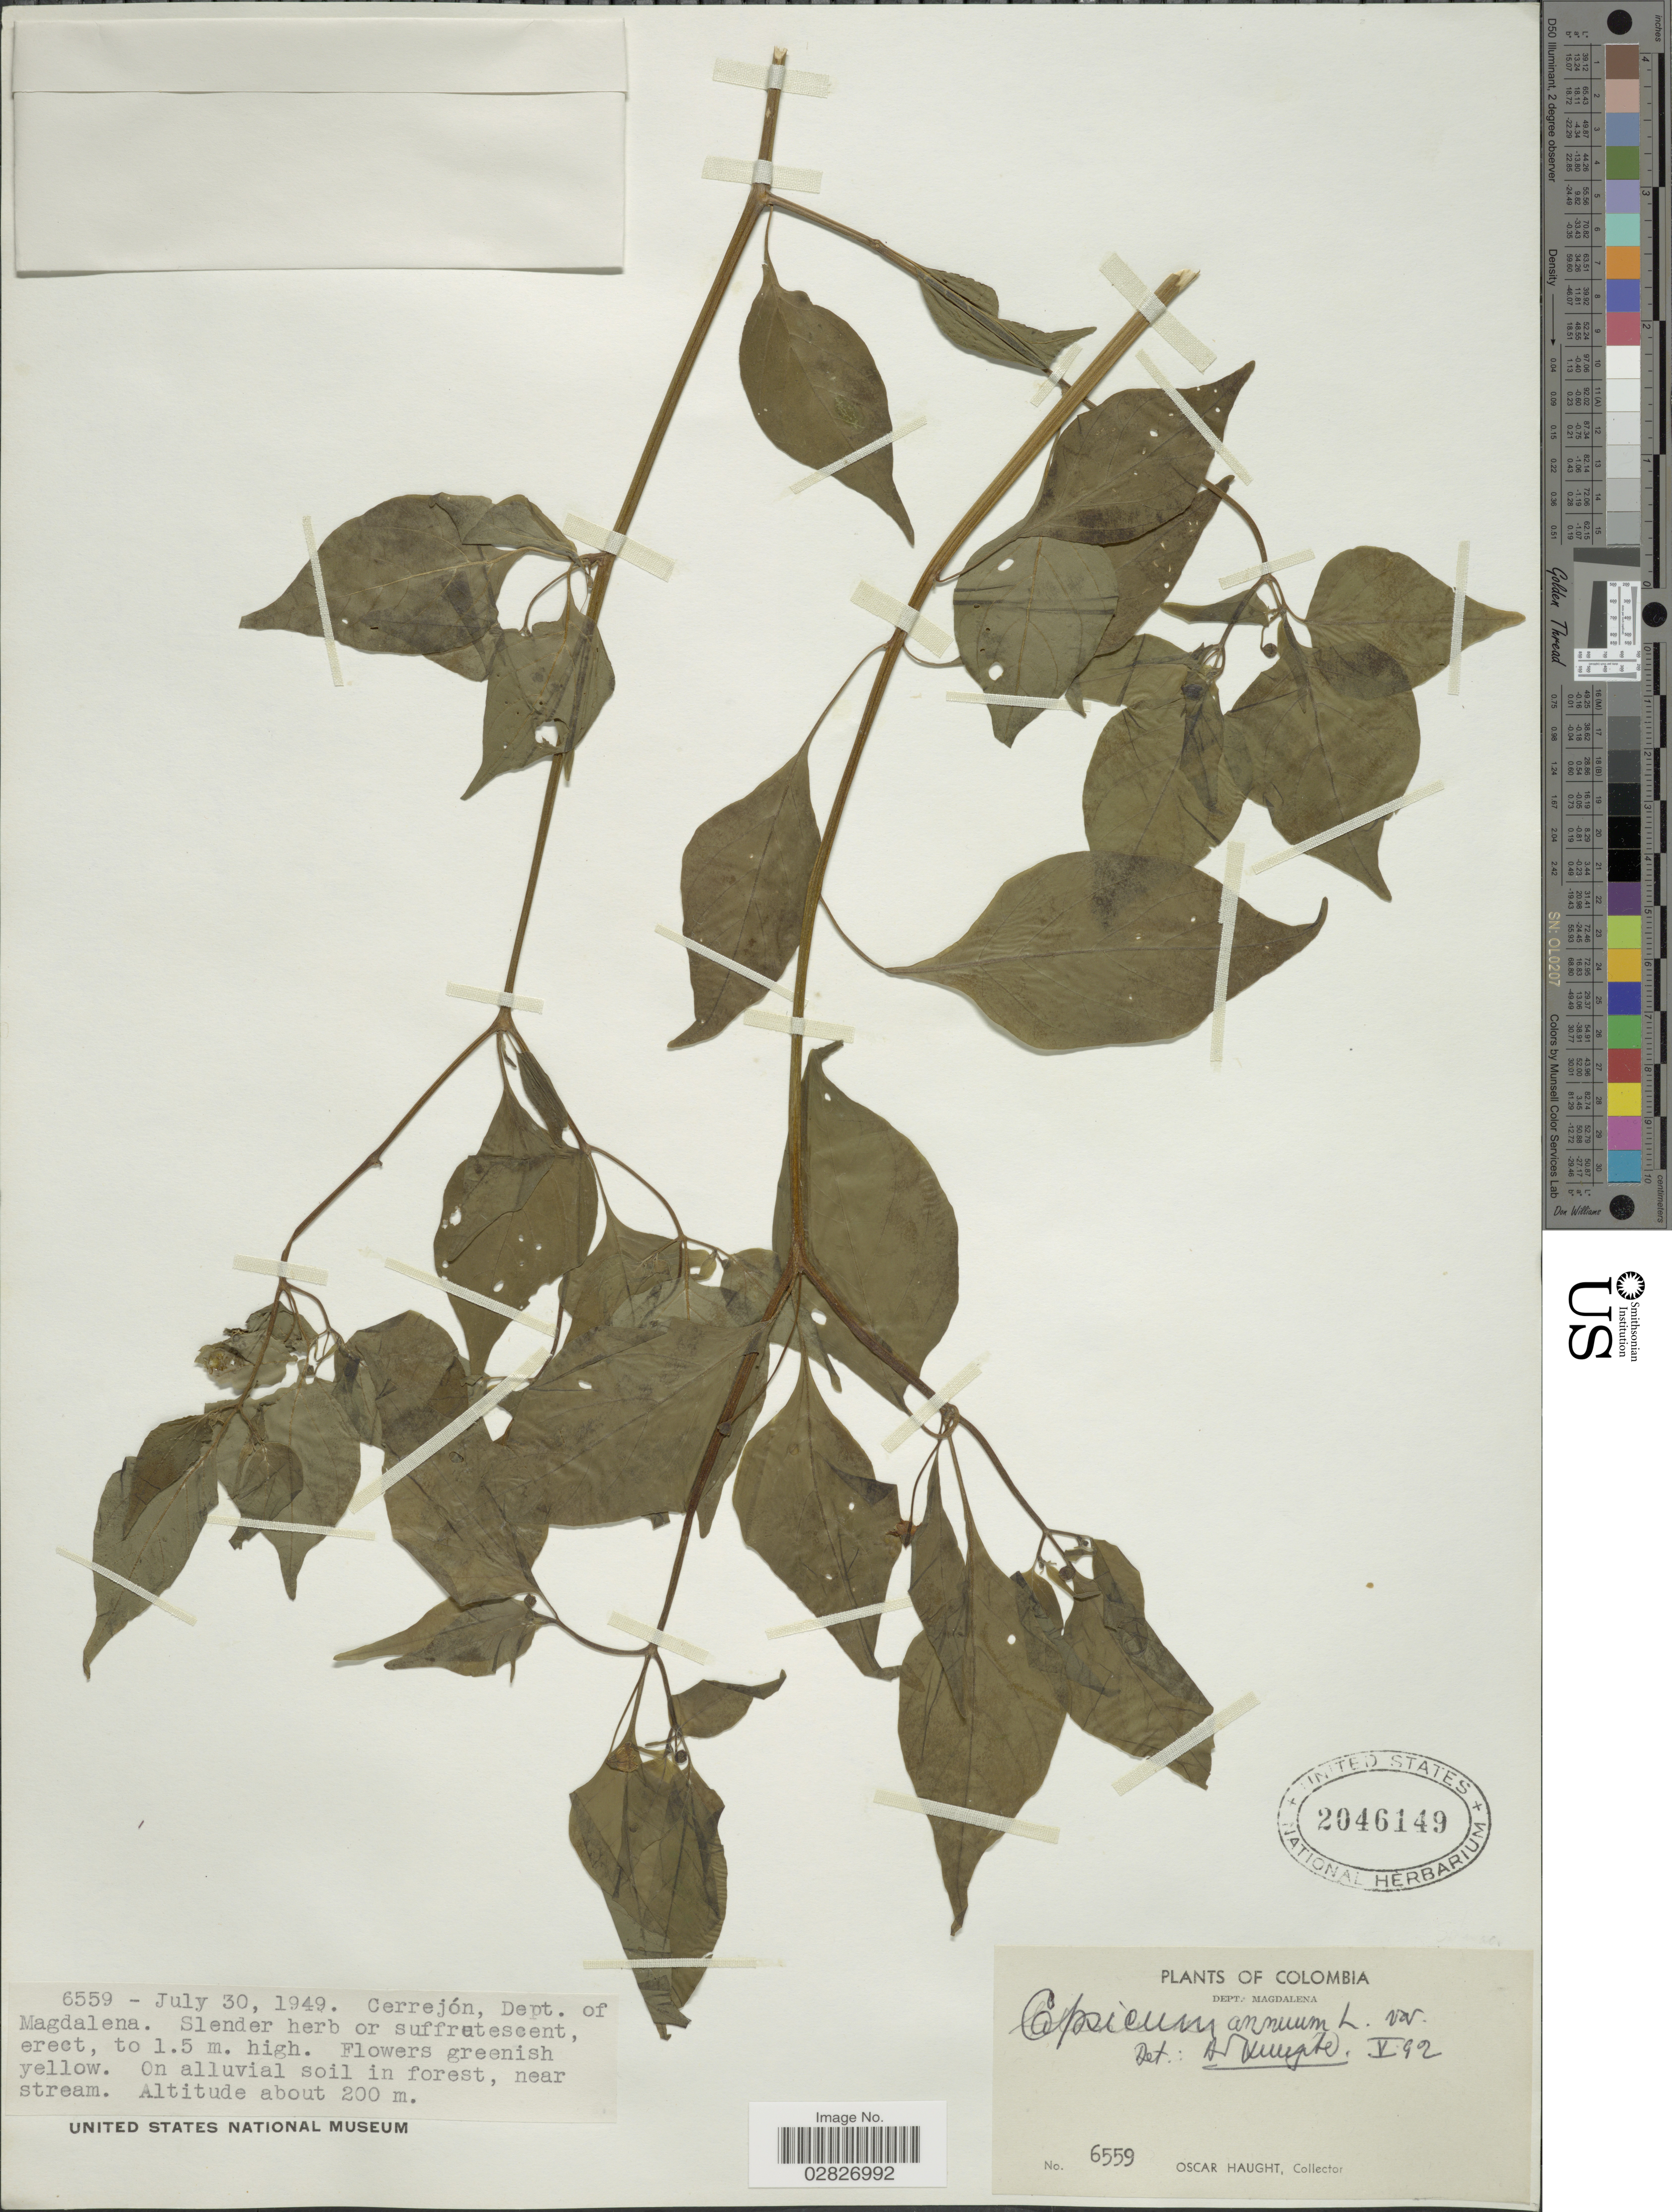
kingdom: Plantae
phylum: Tracheophyta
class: Magnoliopsida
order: Solanales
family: Solanaceae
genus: Capsicum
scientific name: Capsicum annuum 'Habanero'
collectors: O. L. Haught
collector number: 6559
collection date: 1949-07-30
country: Colombia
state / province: Magdalena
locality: Cerrejón, Dept. of Magdalena.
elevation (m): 200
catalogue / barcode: US 2046149